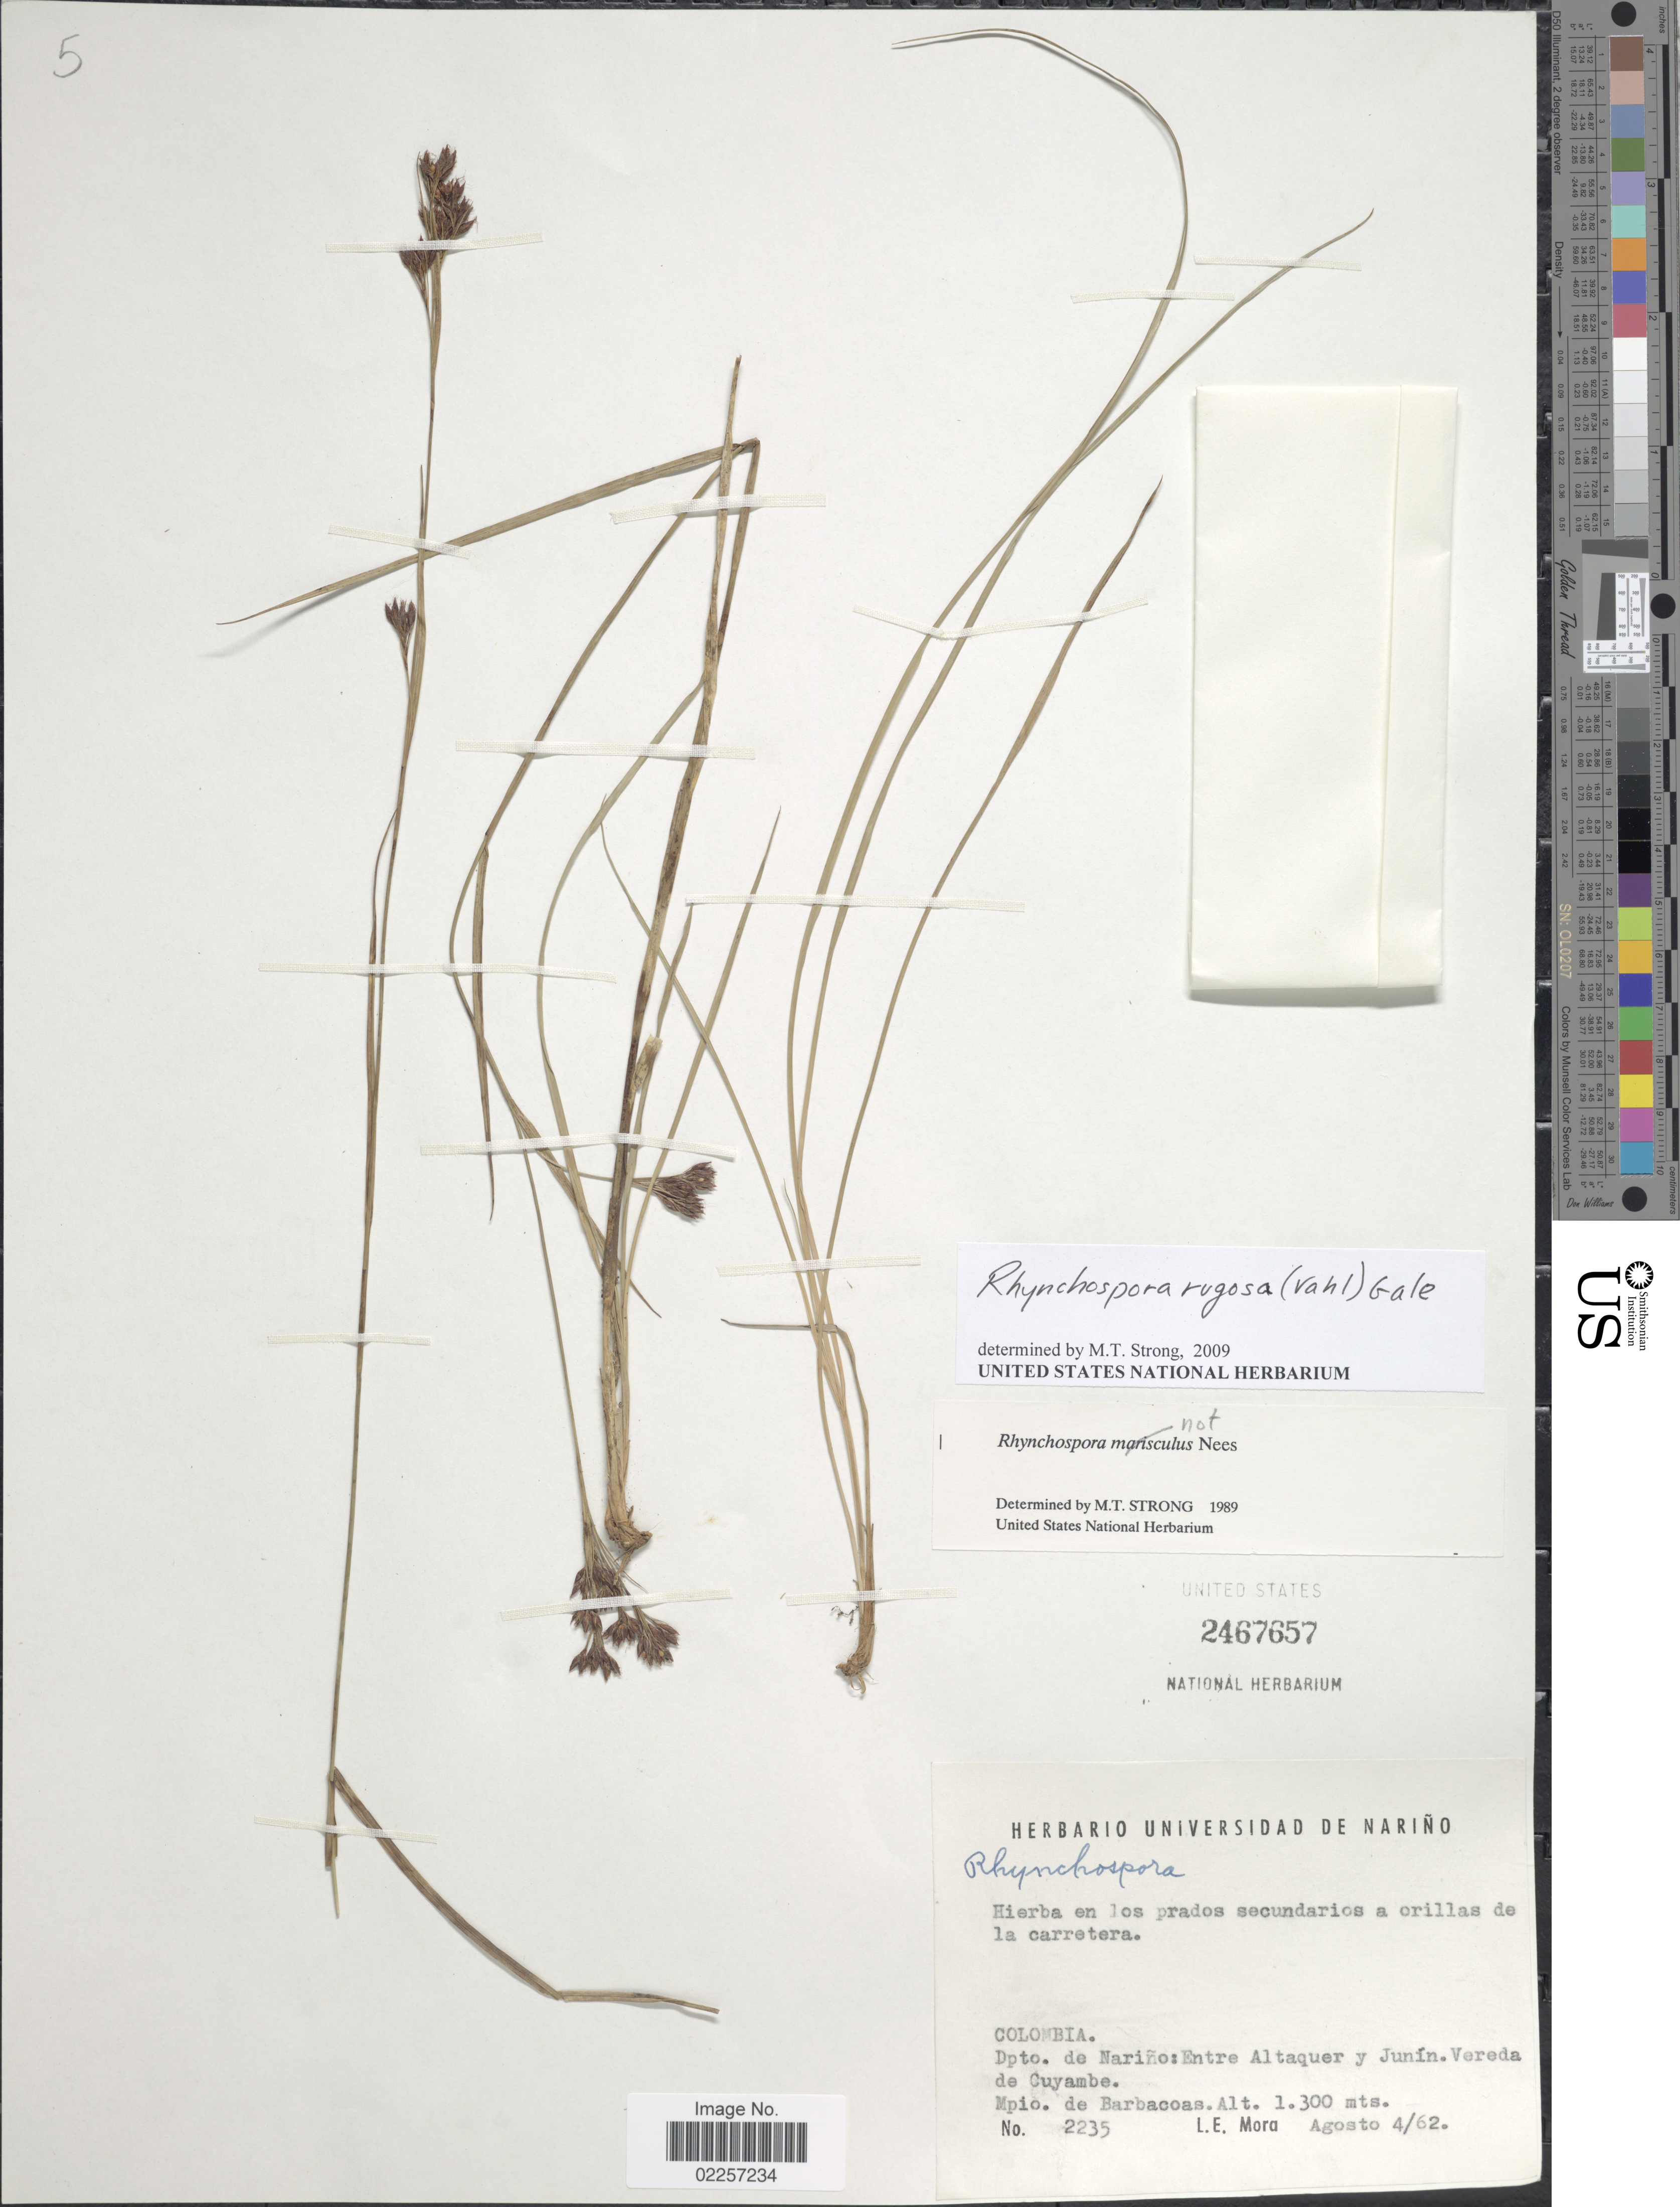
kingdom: Plantae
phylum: Tracheophyta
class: Liliopsida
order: Poales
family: Cyperaceae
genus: Rhynchospora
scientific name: Rhynchospora rugosa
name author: (Vahl) Gale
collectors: L. Mora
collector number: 2235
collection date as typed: Transcribed d/m/y: 4/8/62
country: Colombia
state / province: Nariño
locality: Altaquer y Junin, Vereda de Cuyambe, Mpio de Barbacoas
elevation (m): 1300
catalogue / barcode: US 2467657